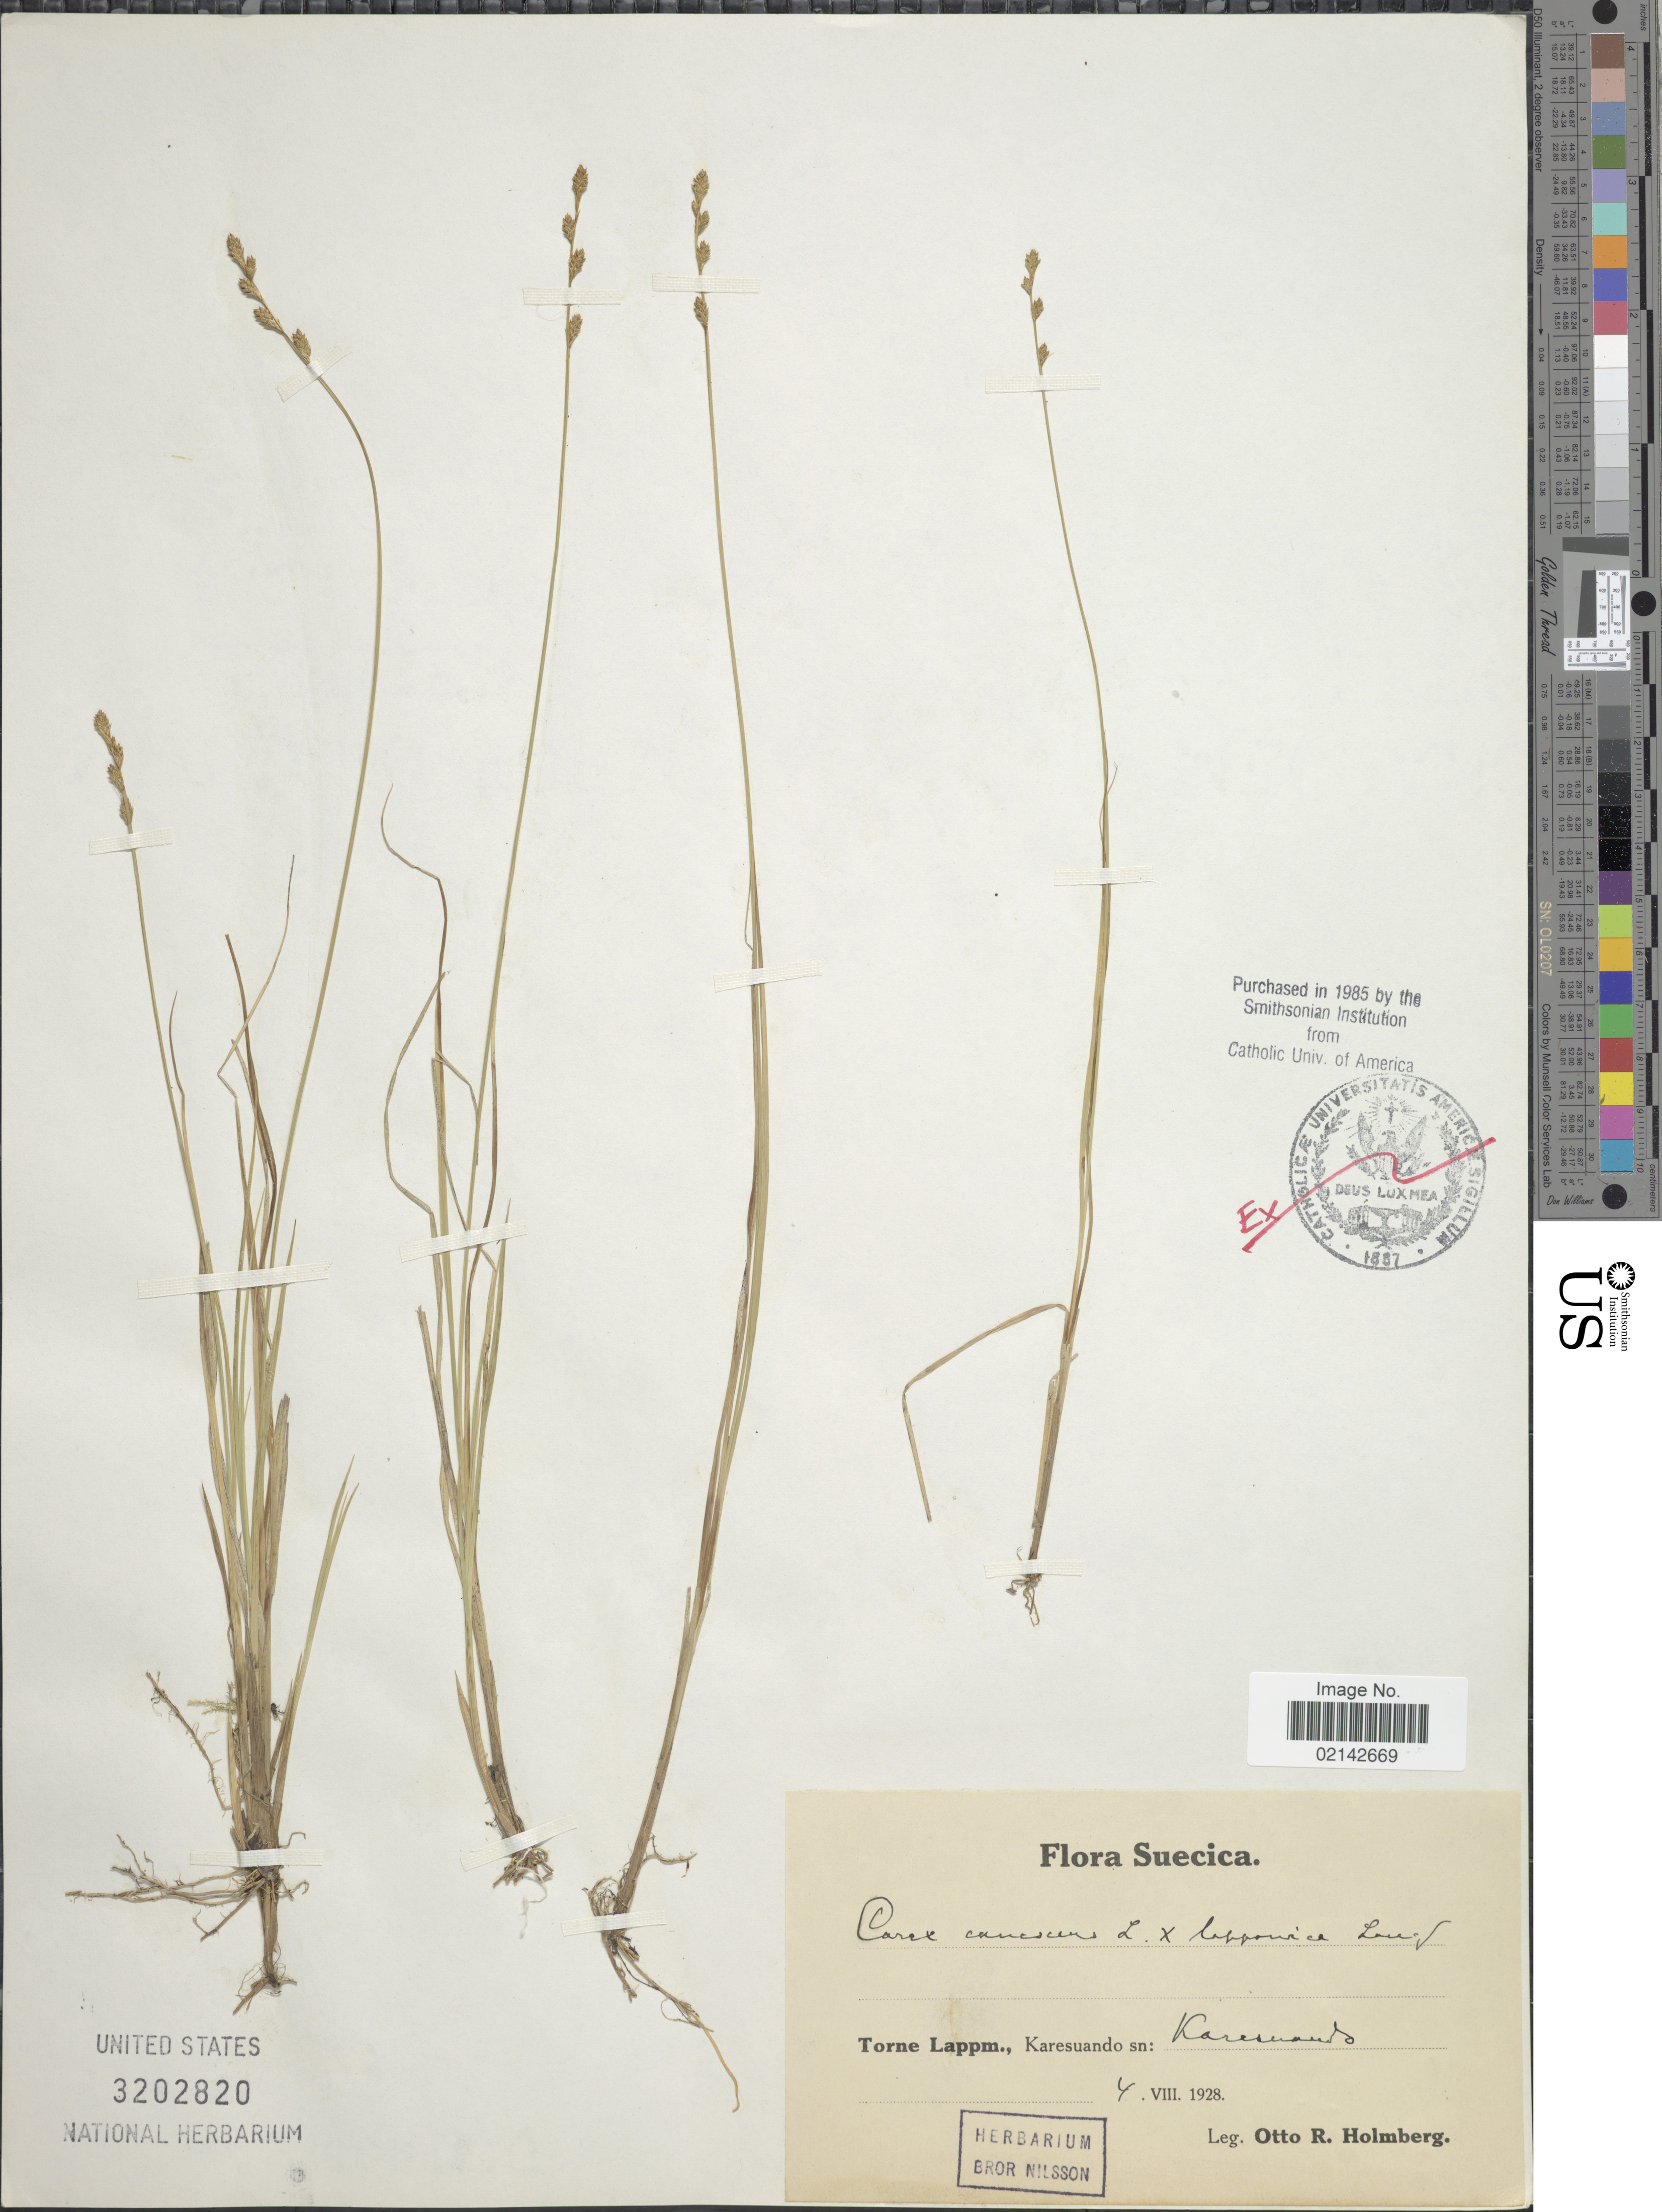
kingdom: Plantae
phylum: Tracheophyta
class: Liliopsida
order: Poales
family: Cyperaceae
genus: Carex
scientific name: Carex canescens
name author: L.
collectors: O. Holmberg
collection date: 1928-08-04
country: Sweden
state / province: Norrbotten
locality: Suecica, Torne Lappm., Karesuando sn: Karesuando.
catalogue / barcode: US 3202820